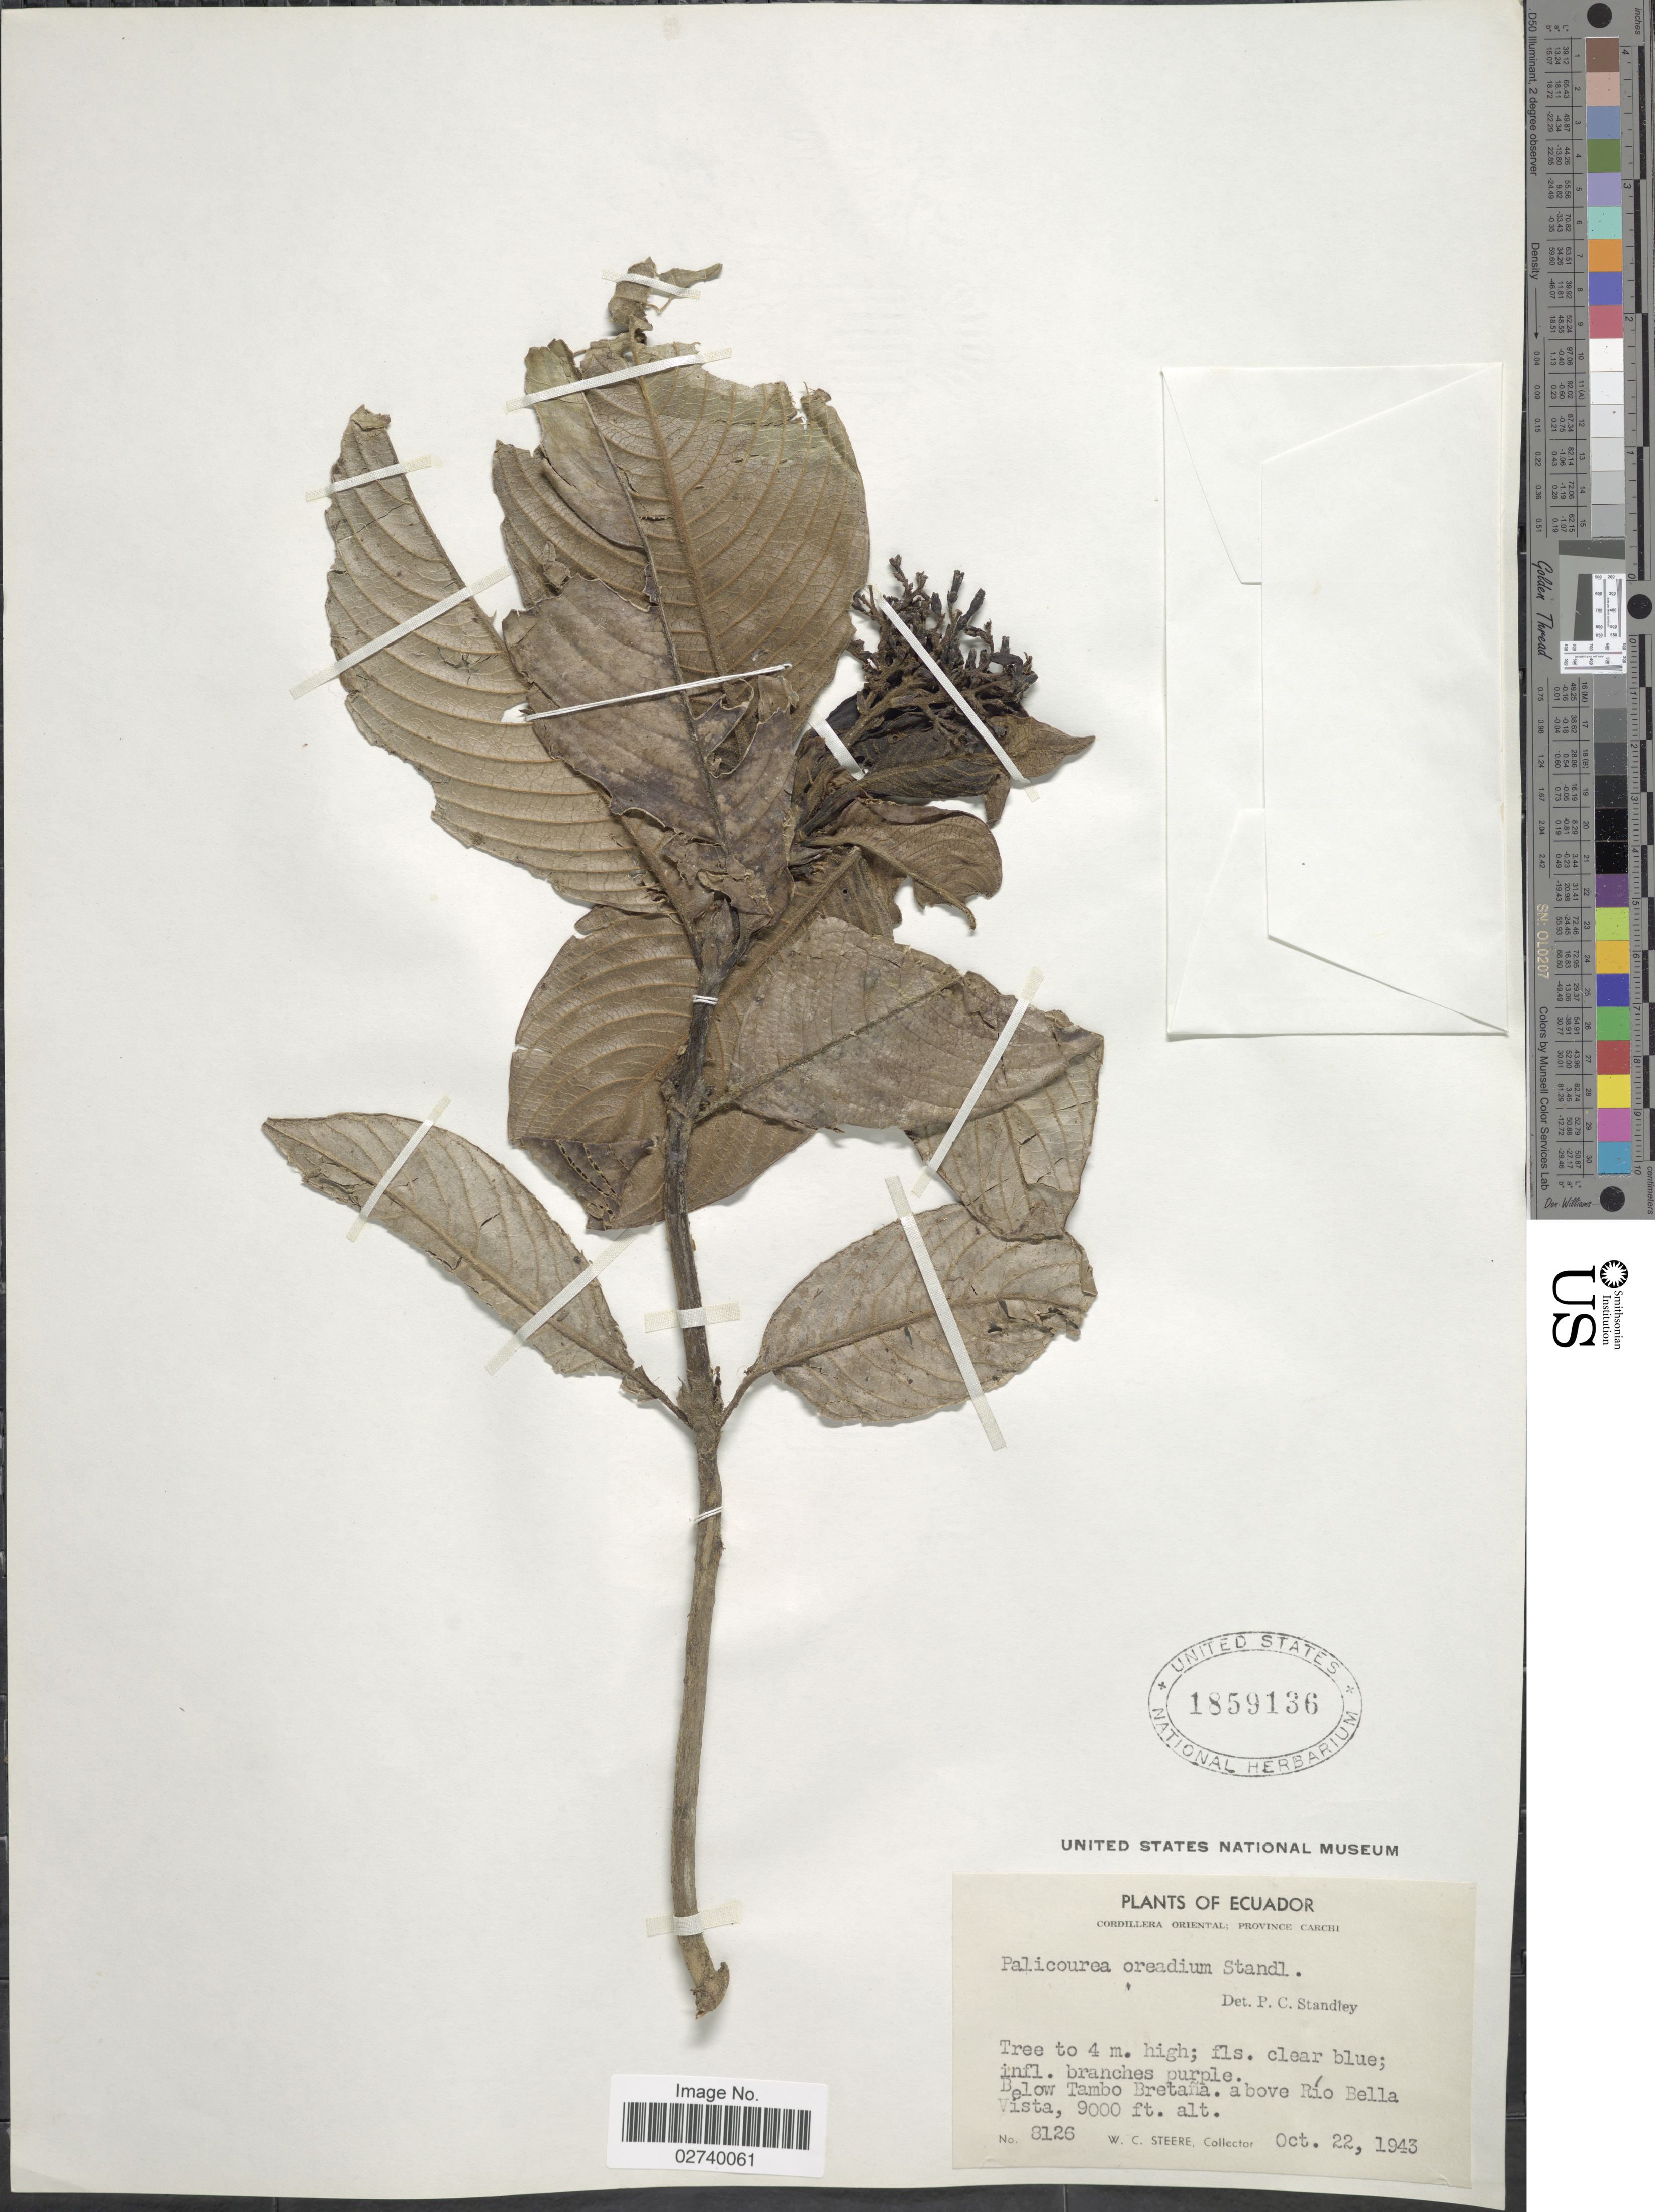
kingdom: Plantae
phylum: Tracheophyta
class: Magnoliopsida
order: Gentianales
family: Rubiaceae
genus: Palicourea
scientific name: Palicourea lineata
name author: Benth.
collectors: W. C. Steere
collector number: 8126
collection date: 1943-10-22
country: Ecuador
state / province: Carchi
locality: Cordillera Oriental. Below Tambo Bretaña. above Río Bella Vista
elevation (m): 2743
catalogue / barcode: US 1859136